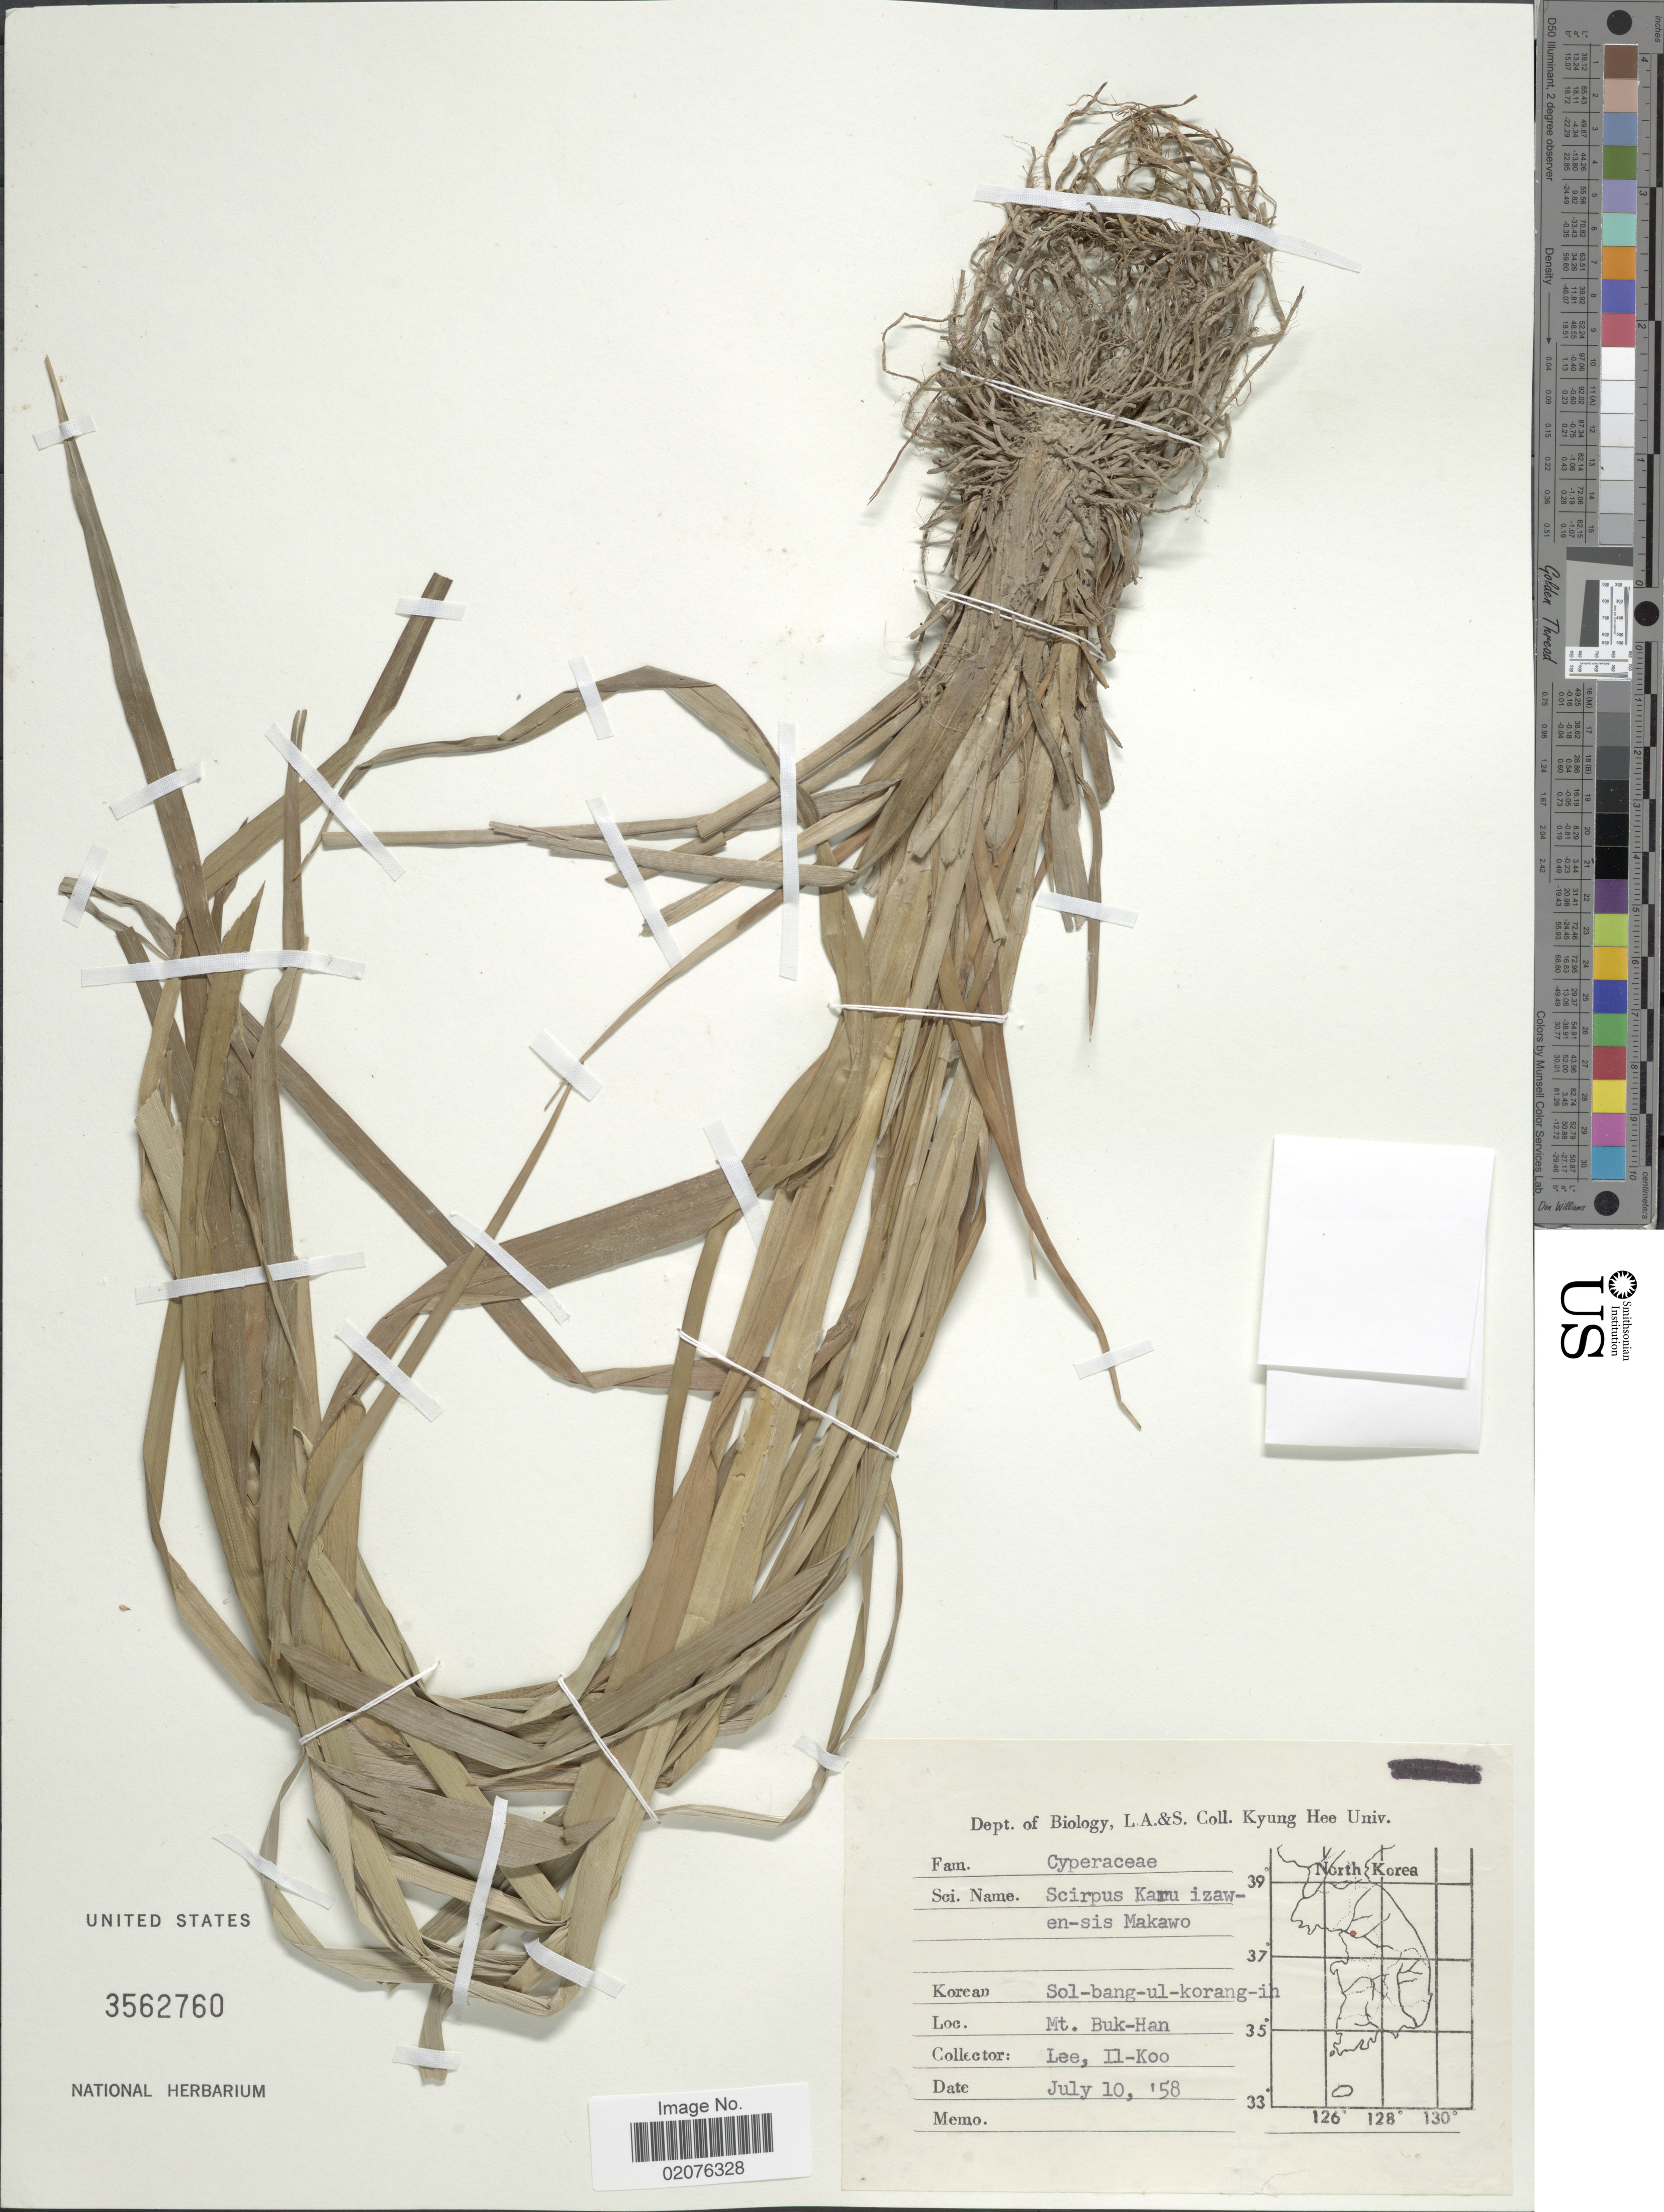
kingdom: Plantae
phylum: Tracheophyta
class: Liliopsida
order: Poales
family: Cyperaceae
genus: Scirpus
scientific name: Scirpus karuisawensis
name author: Makino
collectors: Il-Ko Lee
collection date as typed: Transcribed d/m/y: 10/7/58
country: South Korea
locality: Mt. Buk-Han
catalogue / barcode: US 3562760